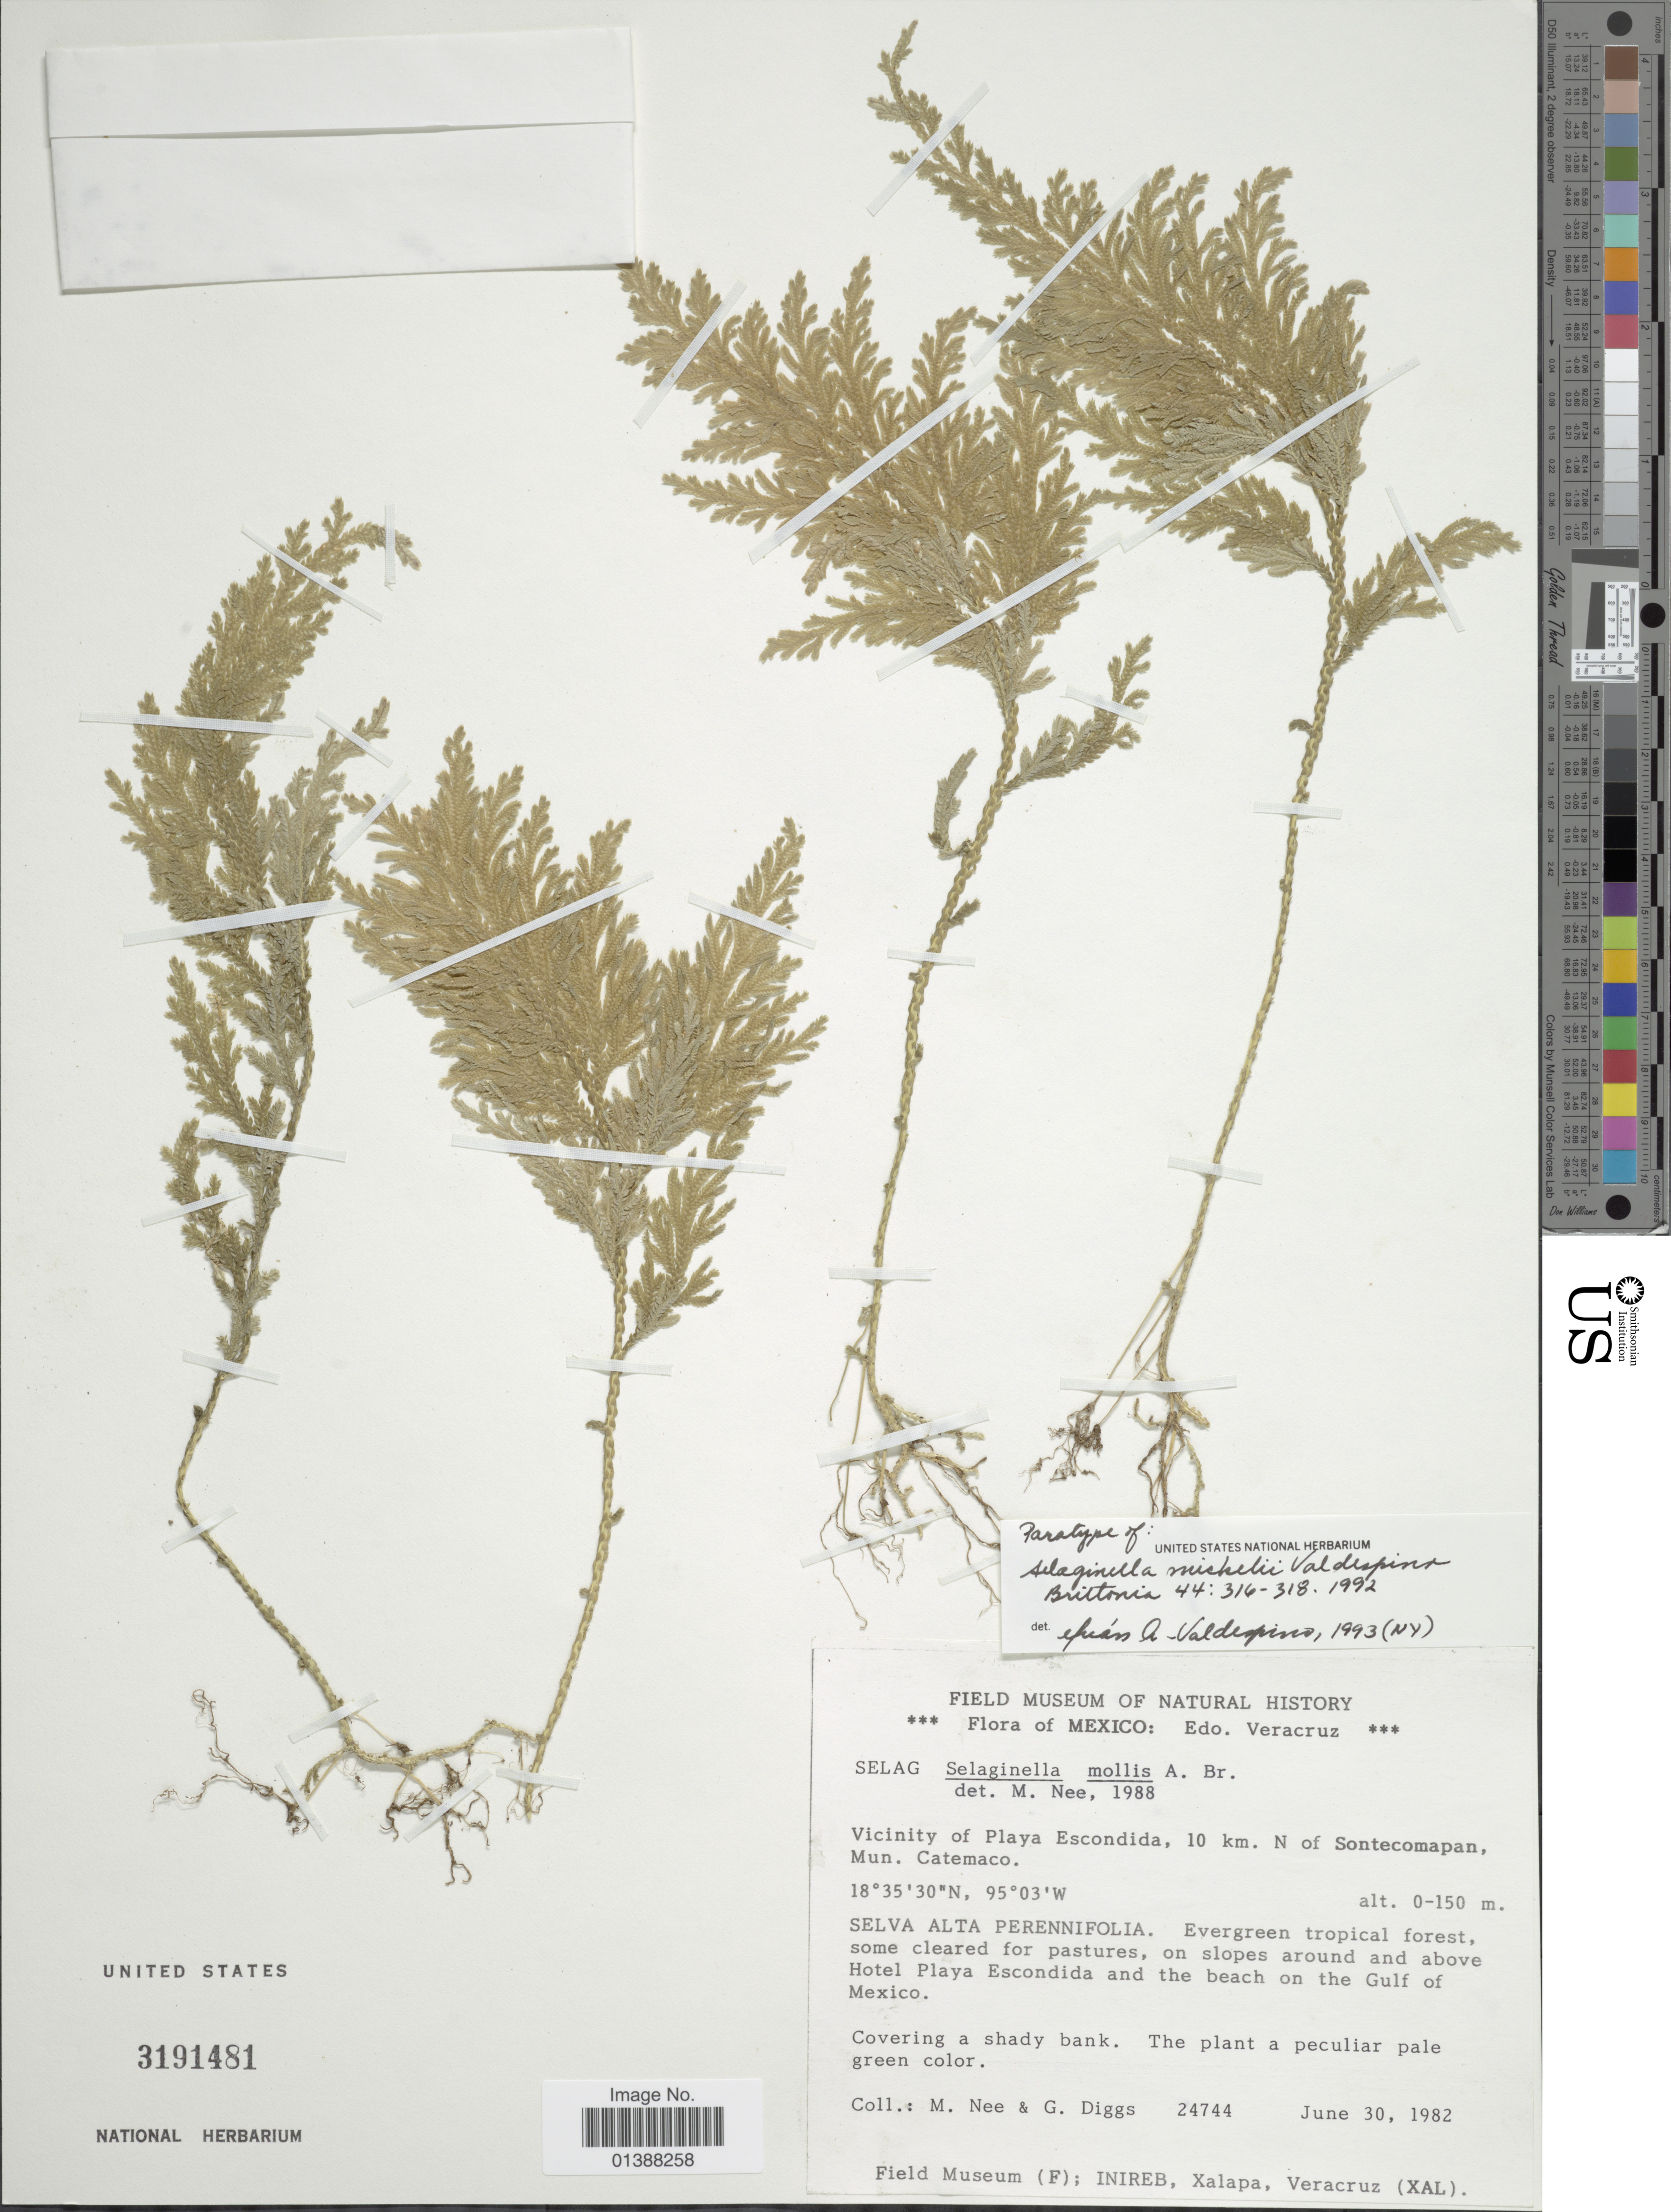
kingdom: Plantae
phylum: Tracheophyta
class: Lycopodiopsida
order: Selaginellales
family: Selaginellaceae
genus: Selaginella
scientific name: Selaginella mickelii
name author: Valdespinio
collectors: M. Nee & G. Diggs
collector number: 24744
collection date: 1982-06-30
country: Mexico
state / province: Veracruz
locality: Edo Veracruz, Vicinity of Playa Escondida, 10 km. N of Sontecomapan, Mun. Catemaco, Selva Alta Perennifolia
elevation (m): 0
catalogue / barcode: US 3191481